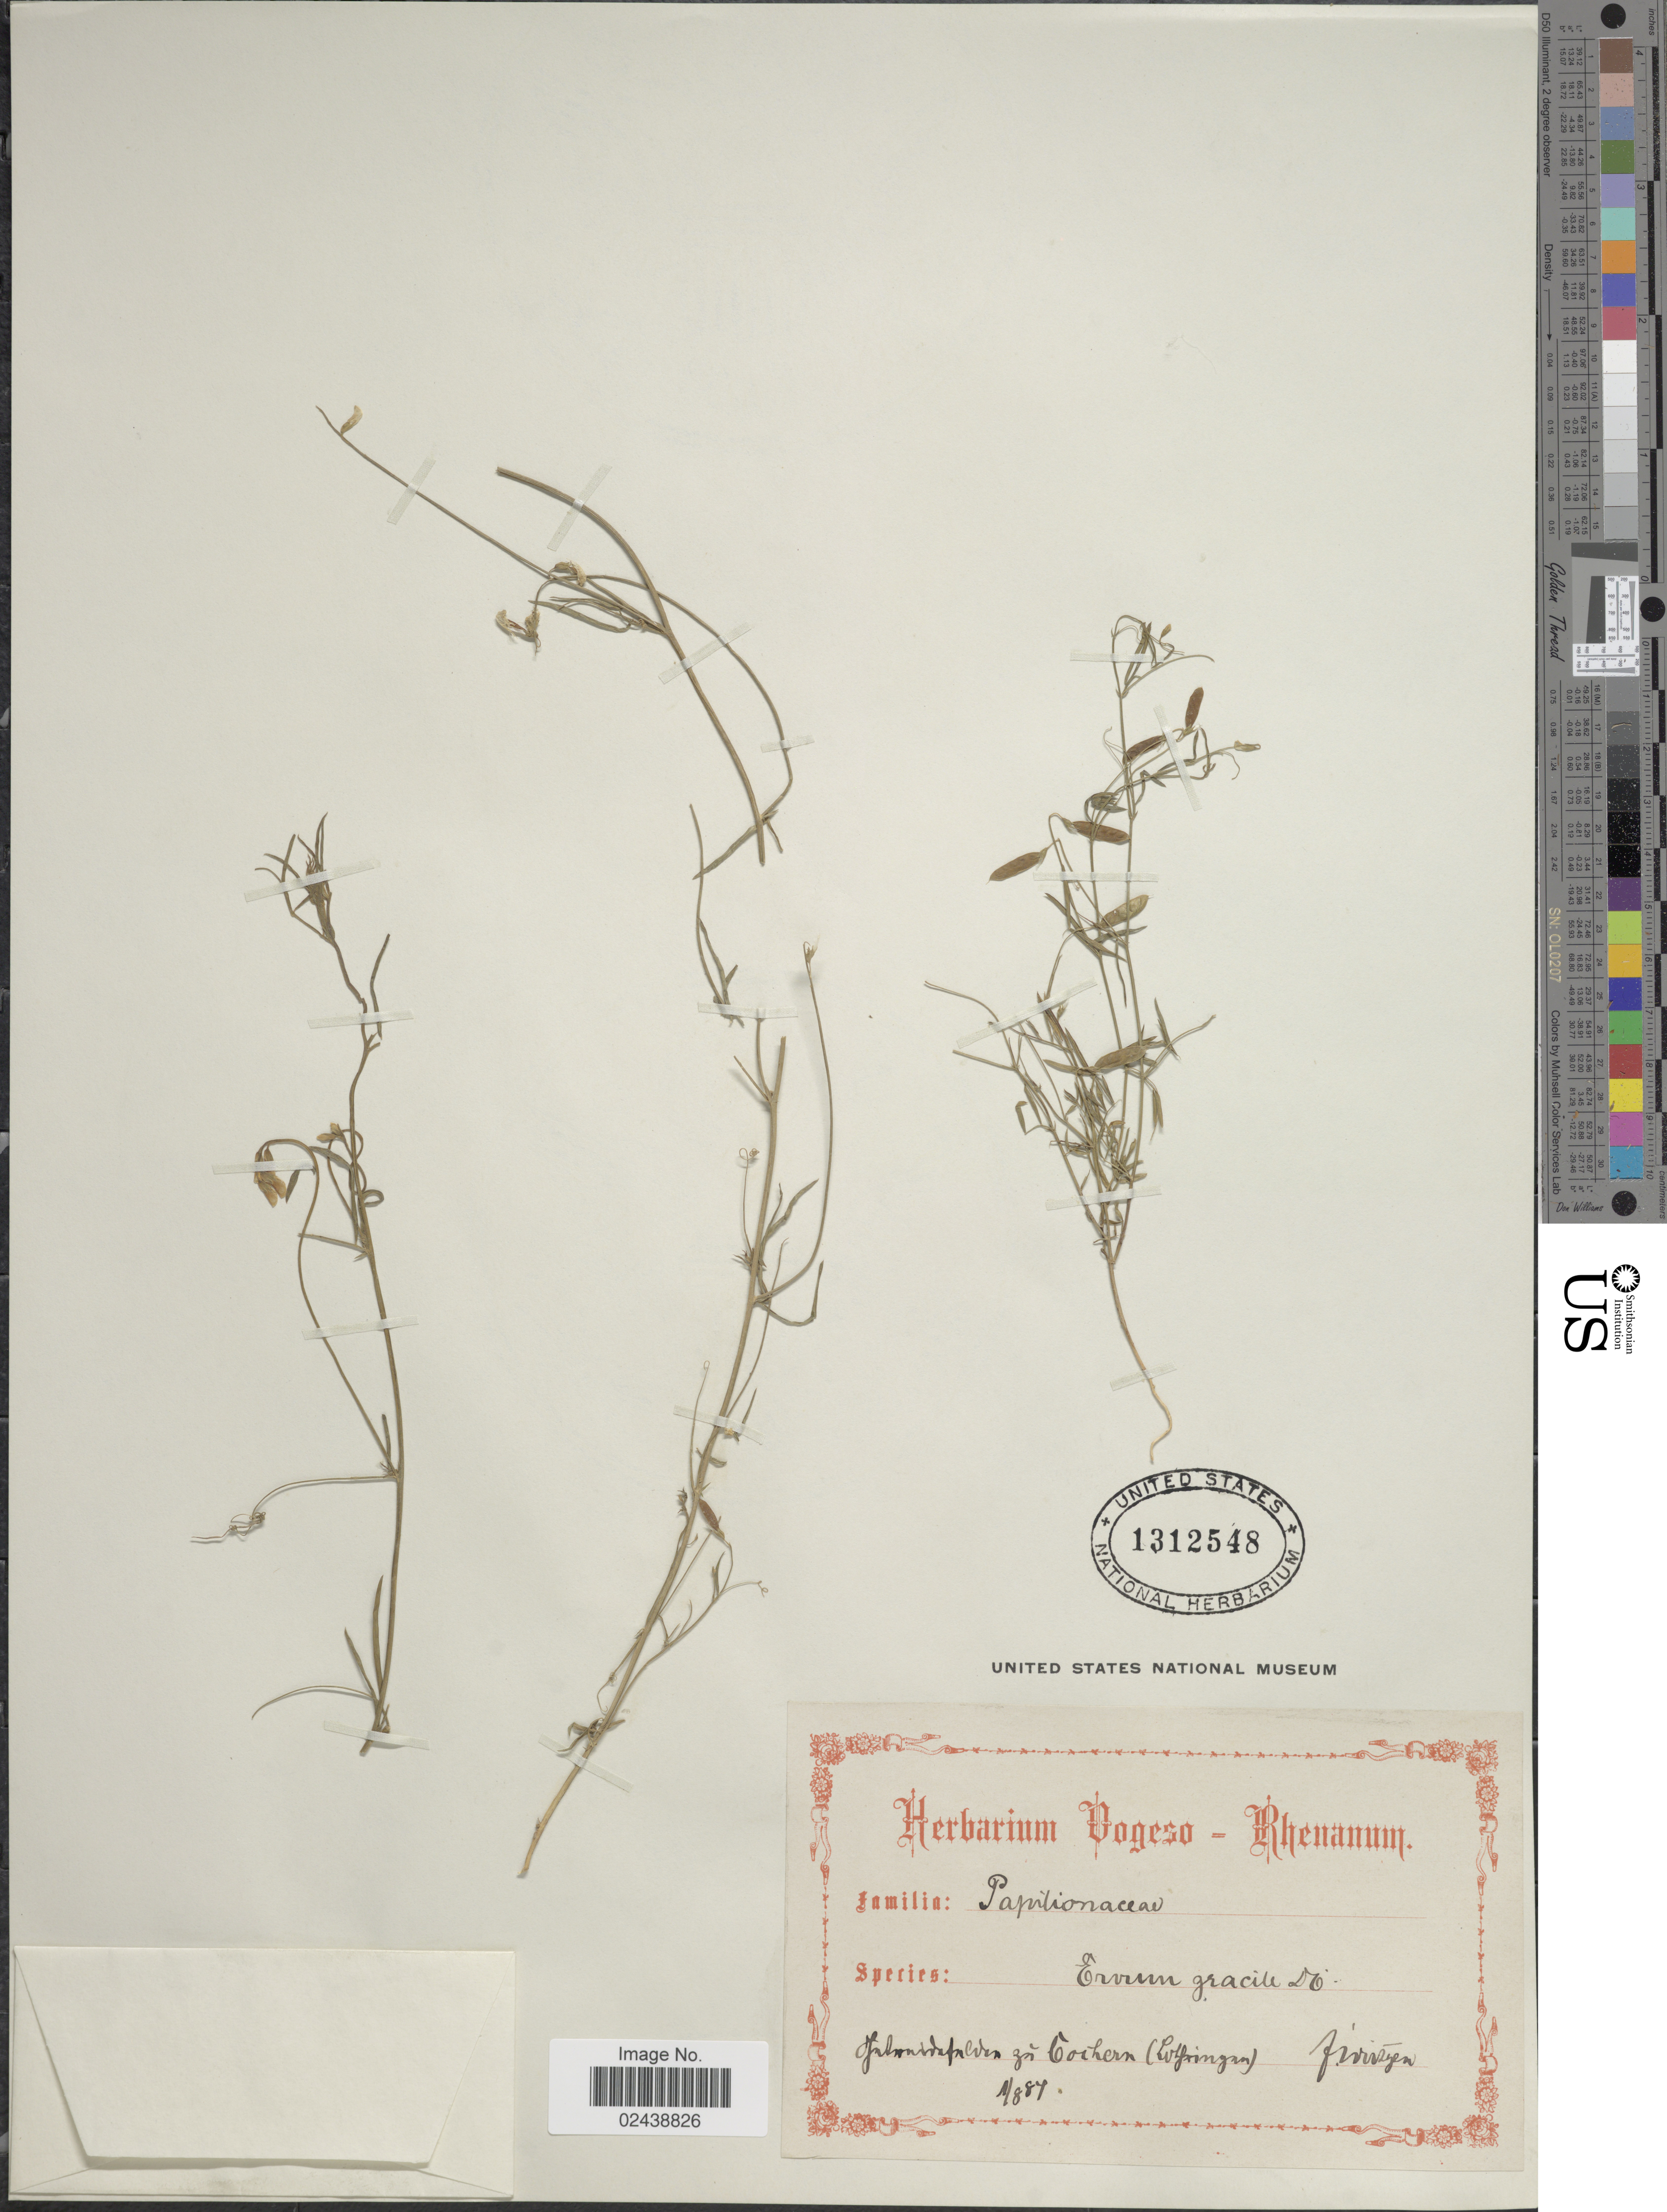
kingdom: Plantae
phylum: Tracheophyta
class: Magnoliopsida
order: Fabales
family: Fabaceae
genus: Vicia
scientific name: Vicia gracile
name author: L.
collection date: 1884-01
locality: [illegible text] Tochern (Lolfxingen)[interpreted]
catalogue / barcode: US 1312548